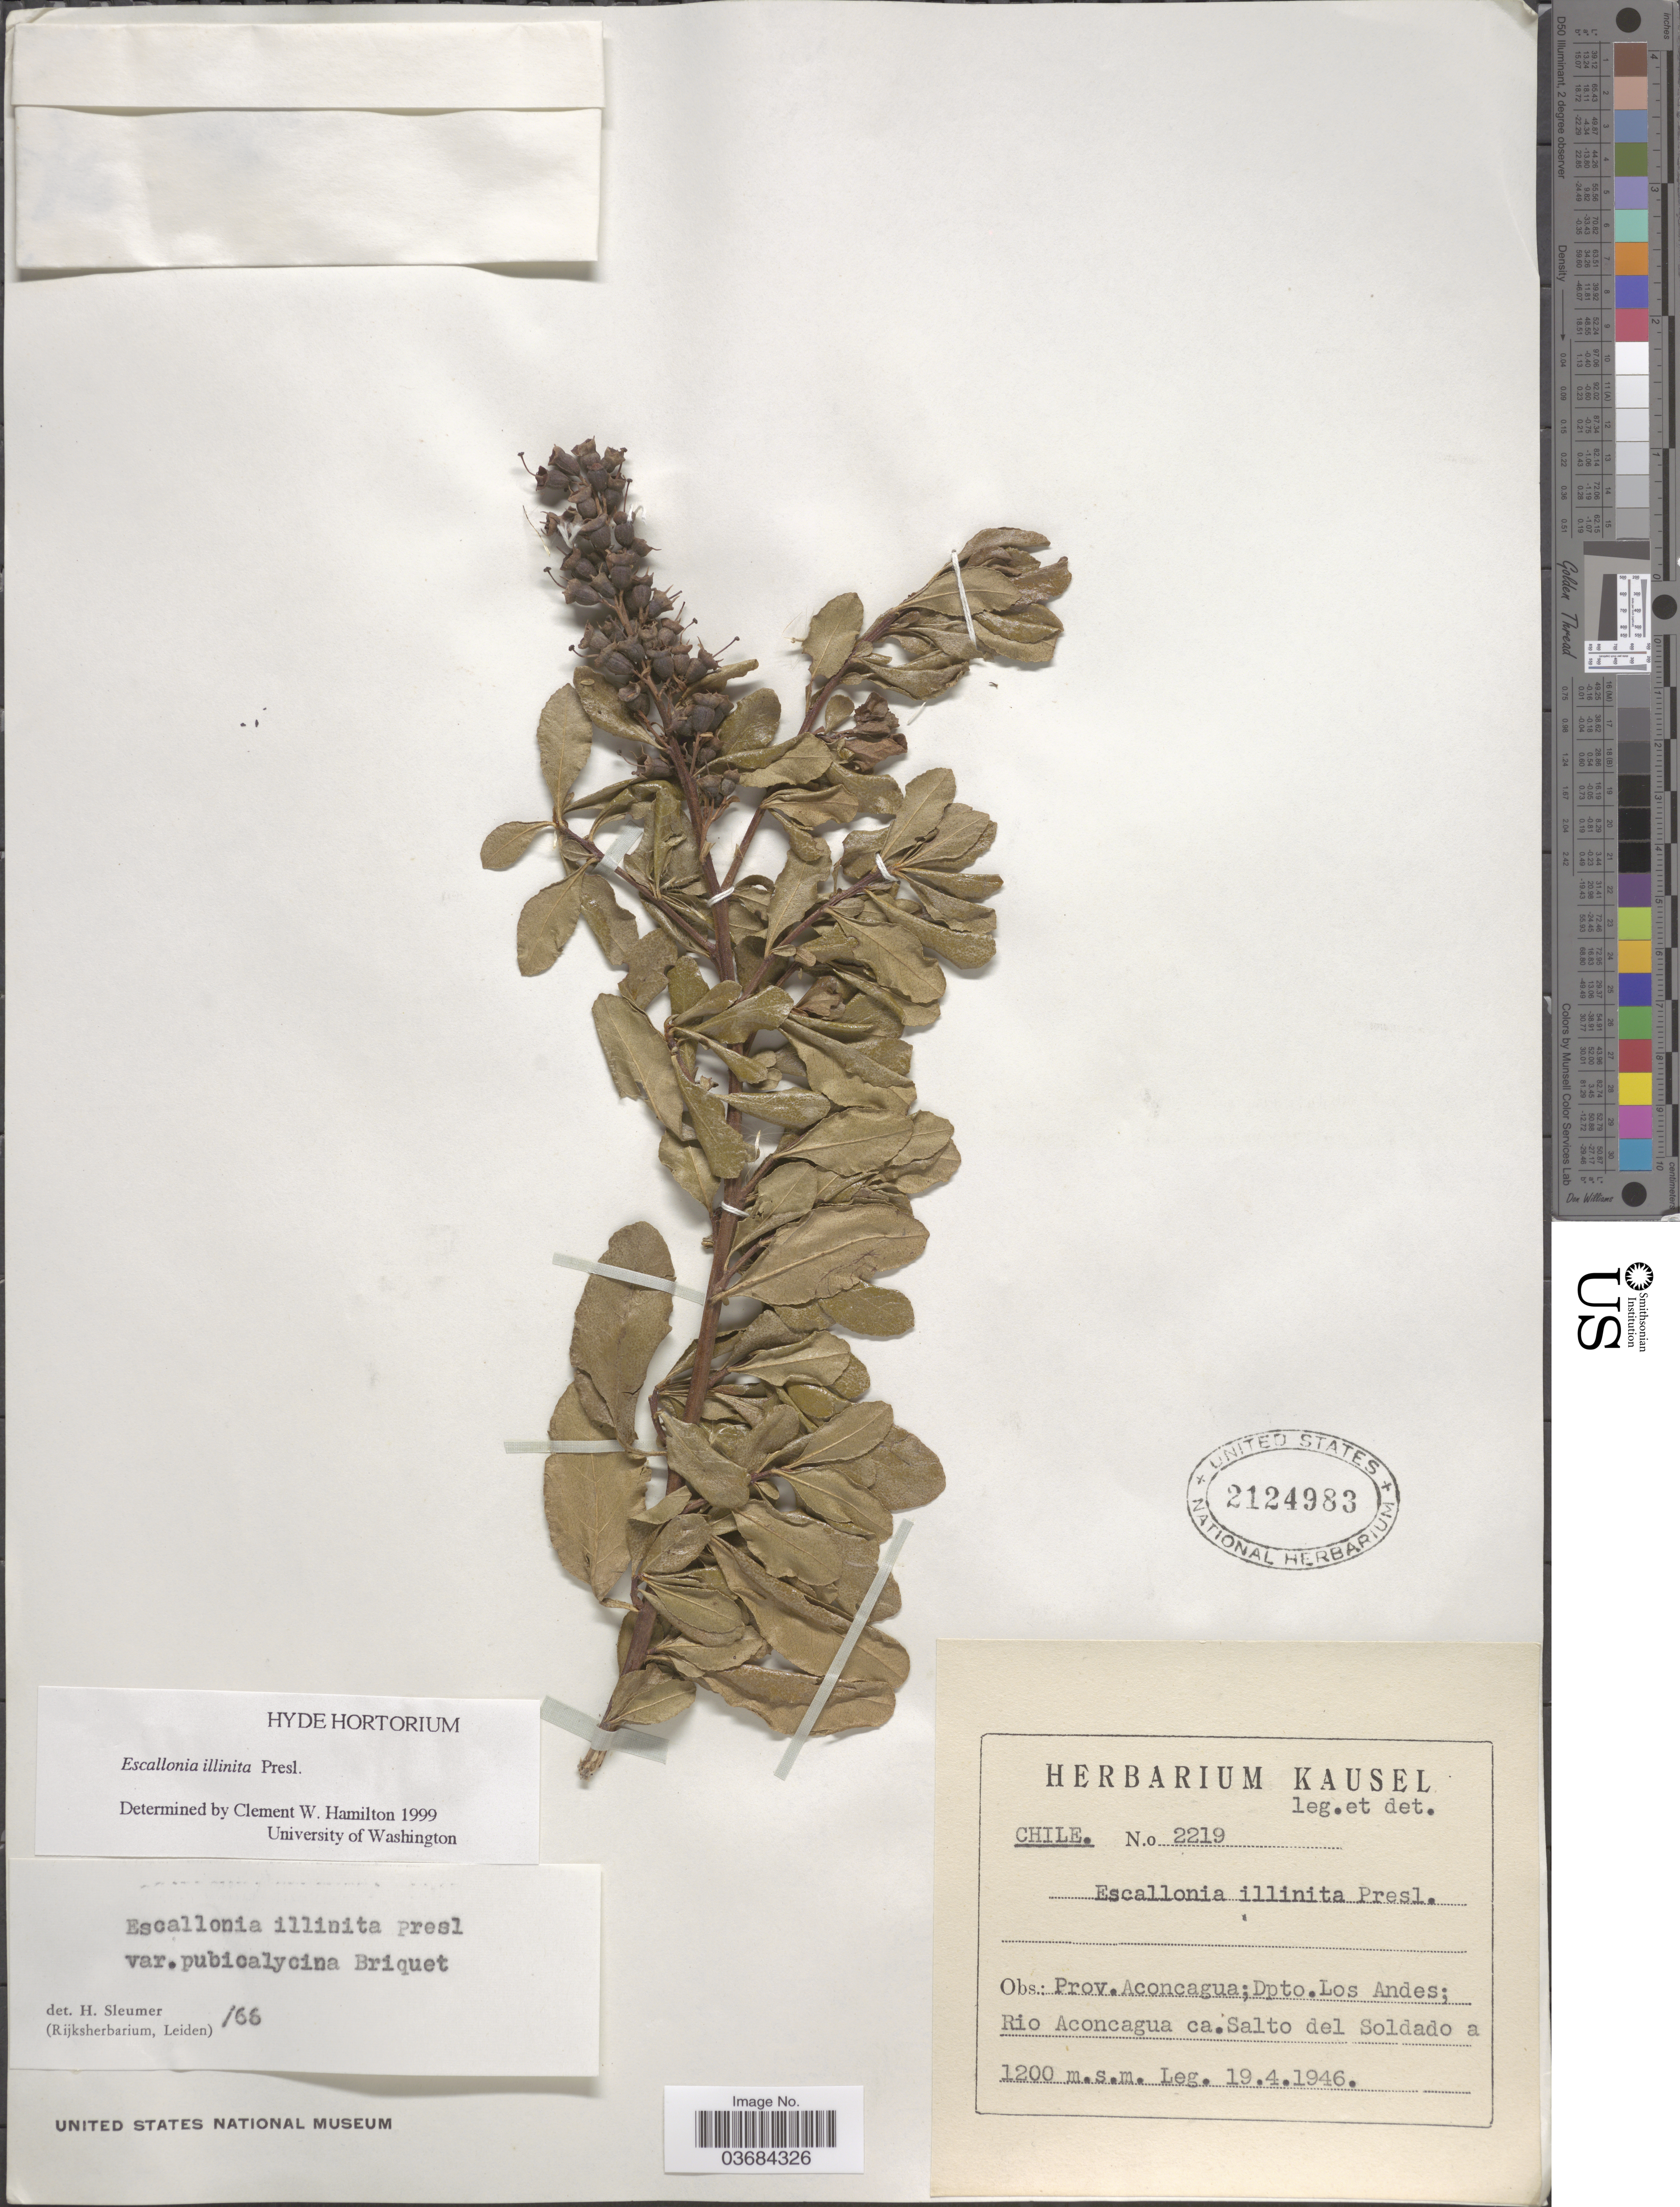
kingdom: Plantae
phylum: Tracheophyta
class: Magnoliopsida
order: Escalloniales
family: Escalloniaceae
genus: Escallonia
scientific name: Escallonia illinita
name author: C. Presl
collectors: Ex herb. Kausel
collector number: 2219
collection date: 1946-04-19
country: Chile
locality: Prov. Aconcagua; Dpto. Los Andes; Rio Aconcagua ca. Salto del Soldado.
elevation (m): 1200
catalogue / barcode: US 2124983